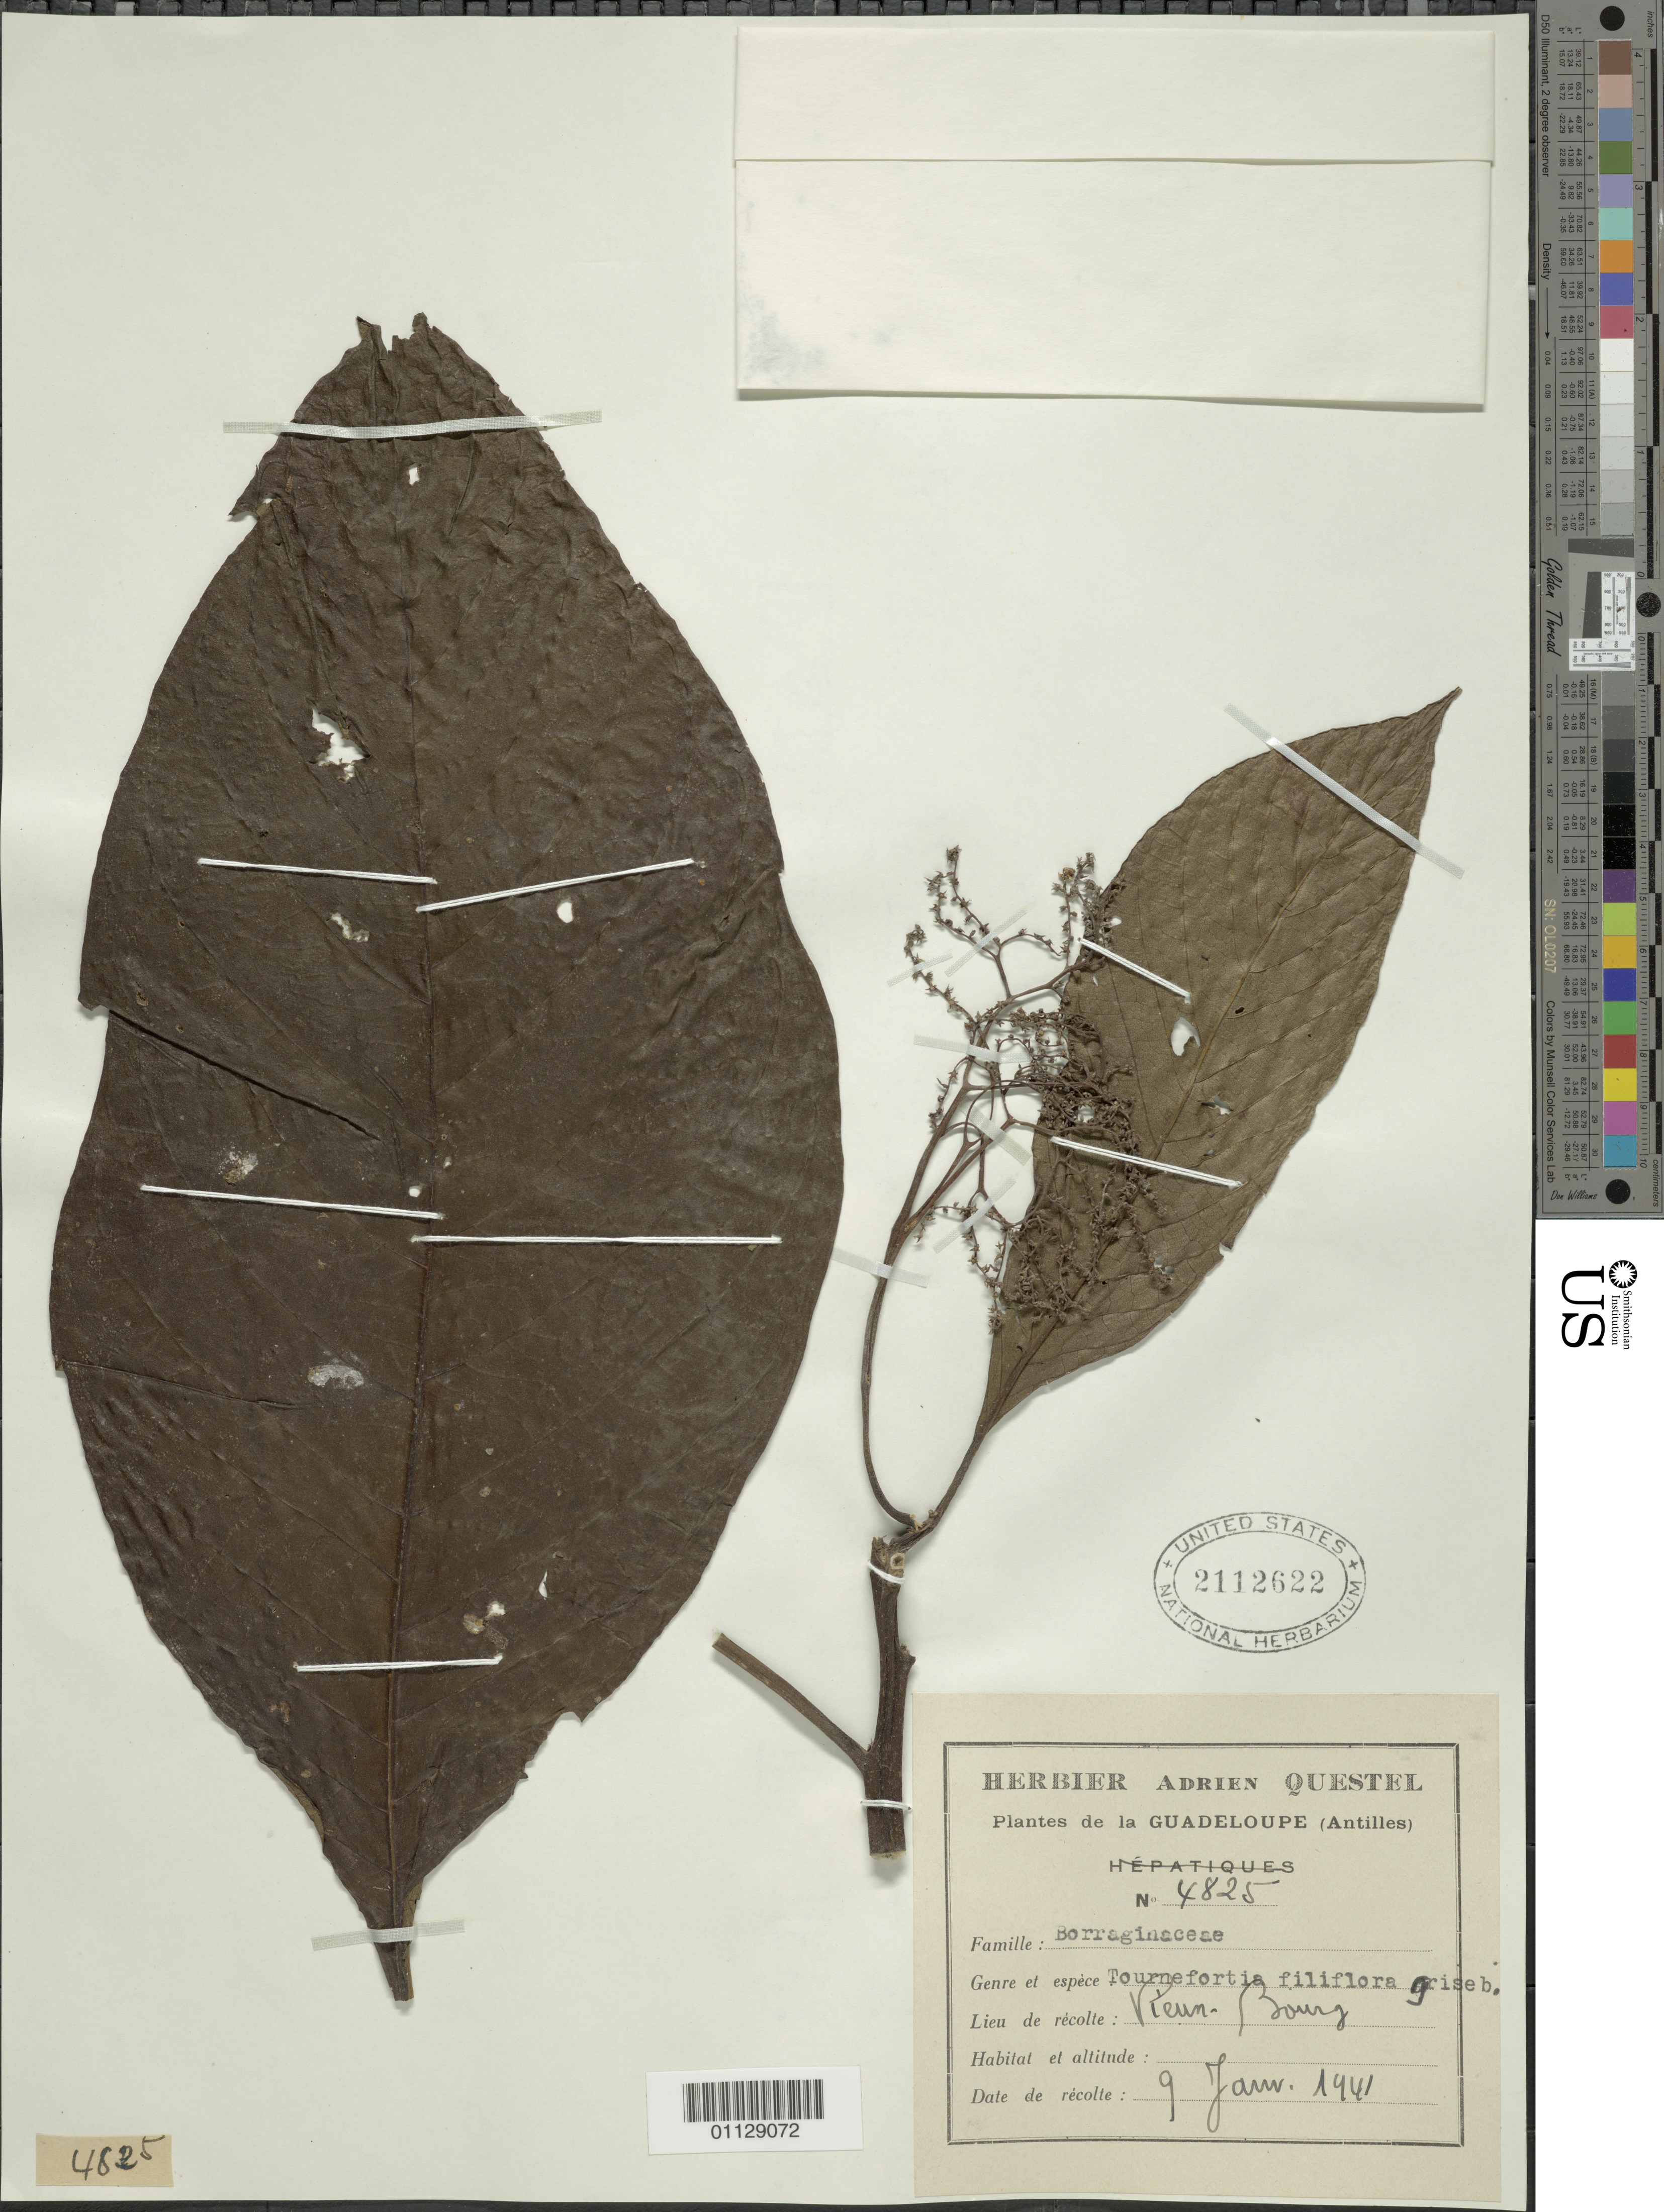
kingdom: Plantae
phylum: Tracheophyta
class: Magnoliopsida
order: Boraginales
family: Heliotropiaceae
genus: Tournefortia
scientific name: Tournefortia filiflora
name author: Griseb.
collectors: A. Questel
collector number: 4825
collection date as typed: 09 Jan 1941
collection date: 1941-01-09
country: Guadeloupe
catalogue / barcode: US 2112622